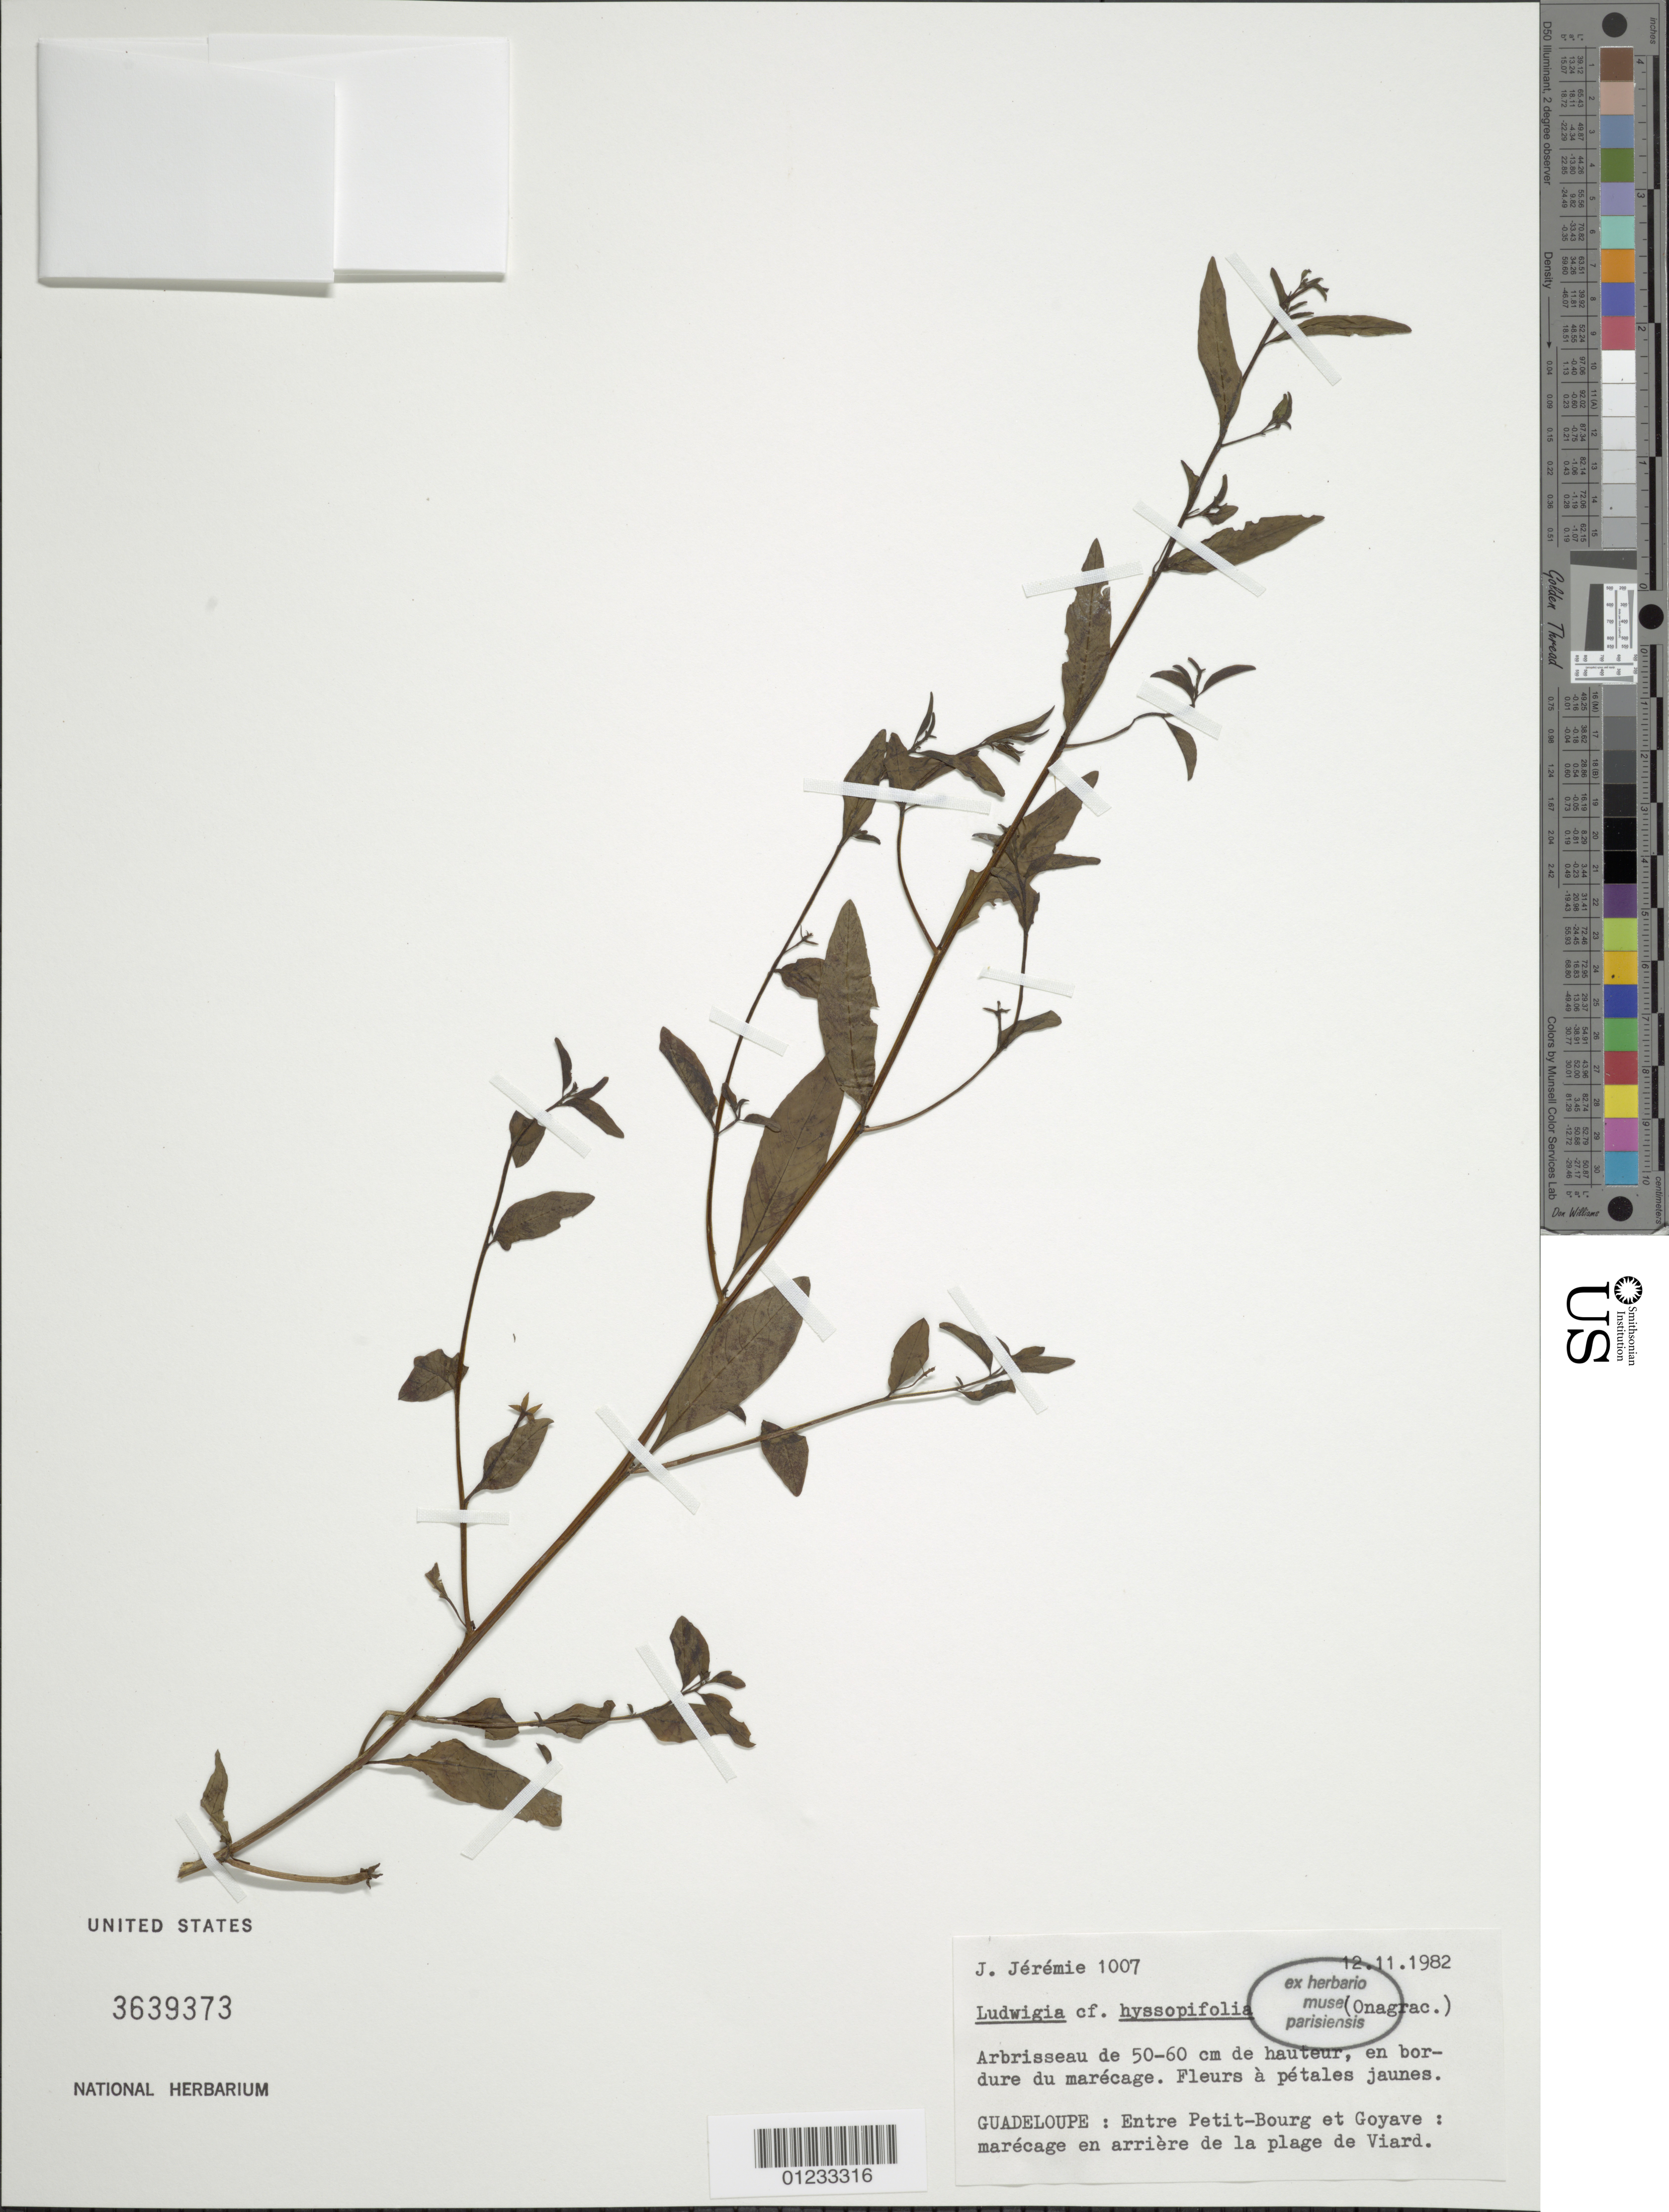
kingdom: Plantae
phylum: Tracheophyta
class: Magnoliopsida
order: Myrtales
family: Onagraceae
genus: Ludwigia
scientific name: Ludwigia hyssopifolia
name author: (G. Don) Exell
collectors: J. Jérémie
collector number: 1007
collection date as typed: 12 Nov 1982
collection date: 1982-11-12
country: Guadeloupe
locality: Entre Petit-Bourge et Goyave, marécage en arrière de la plage de Viard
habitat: Bordure du marecage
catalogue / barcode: US 3639373